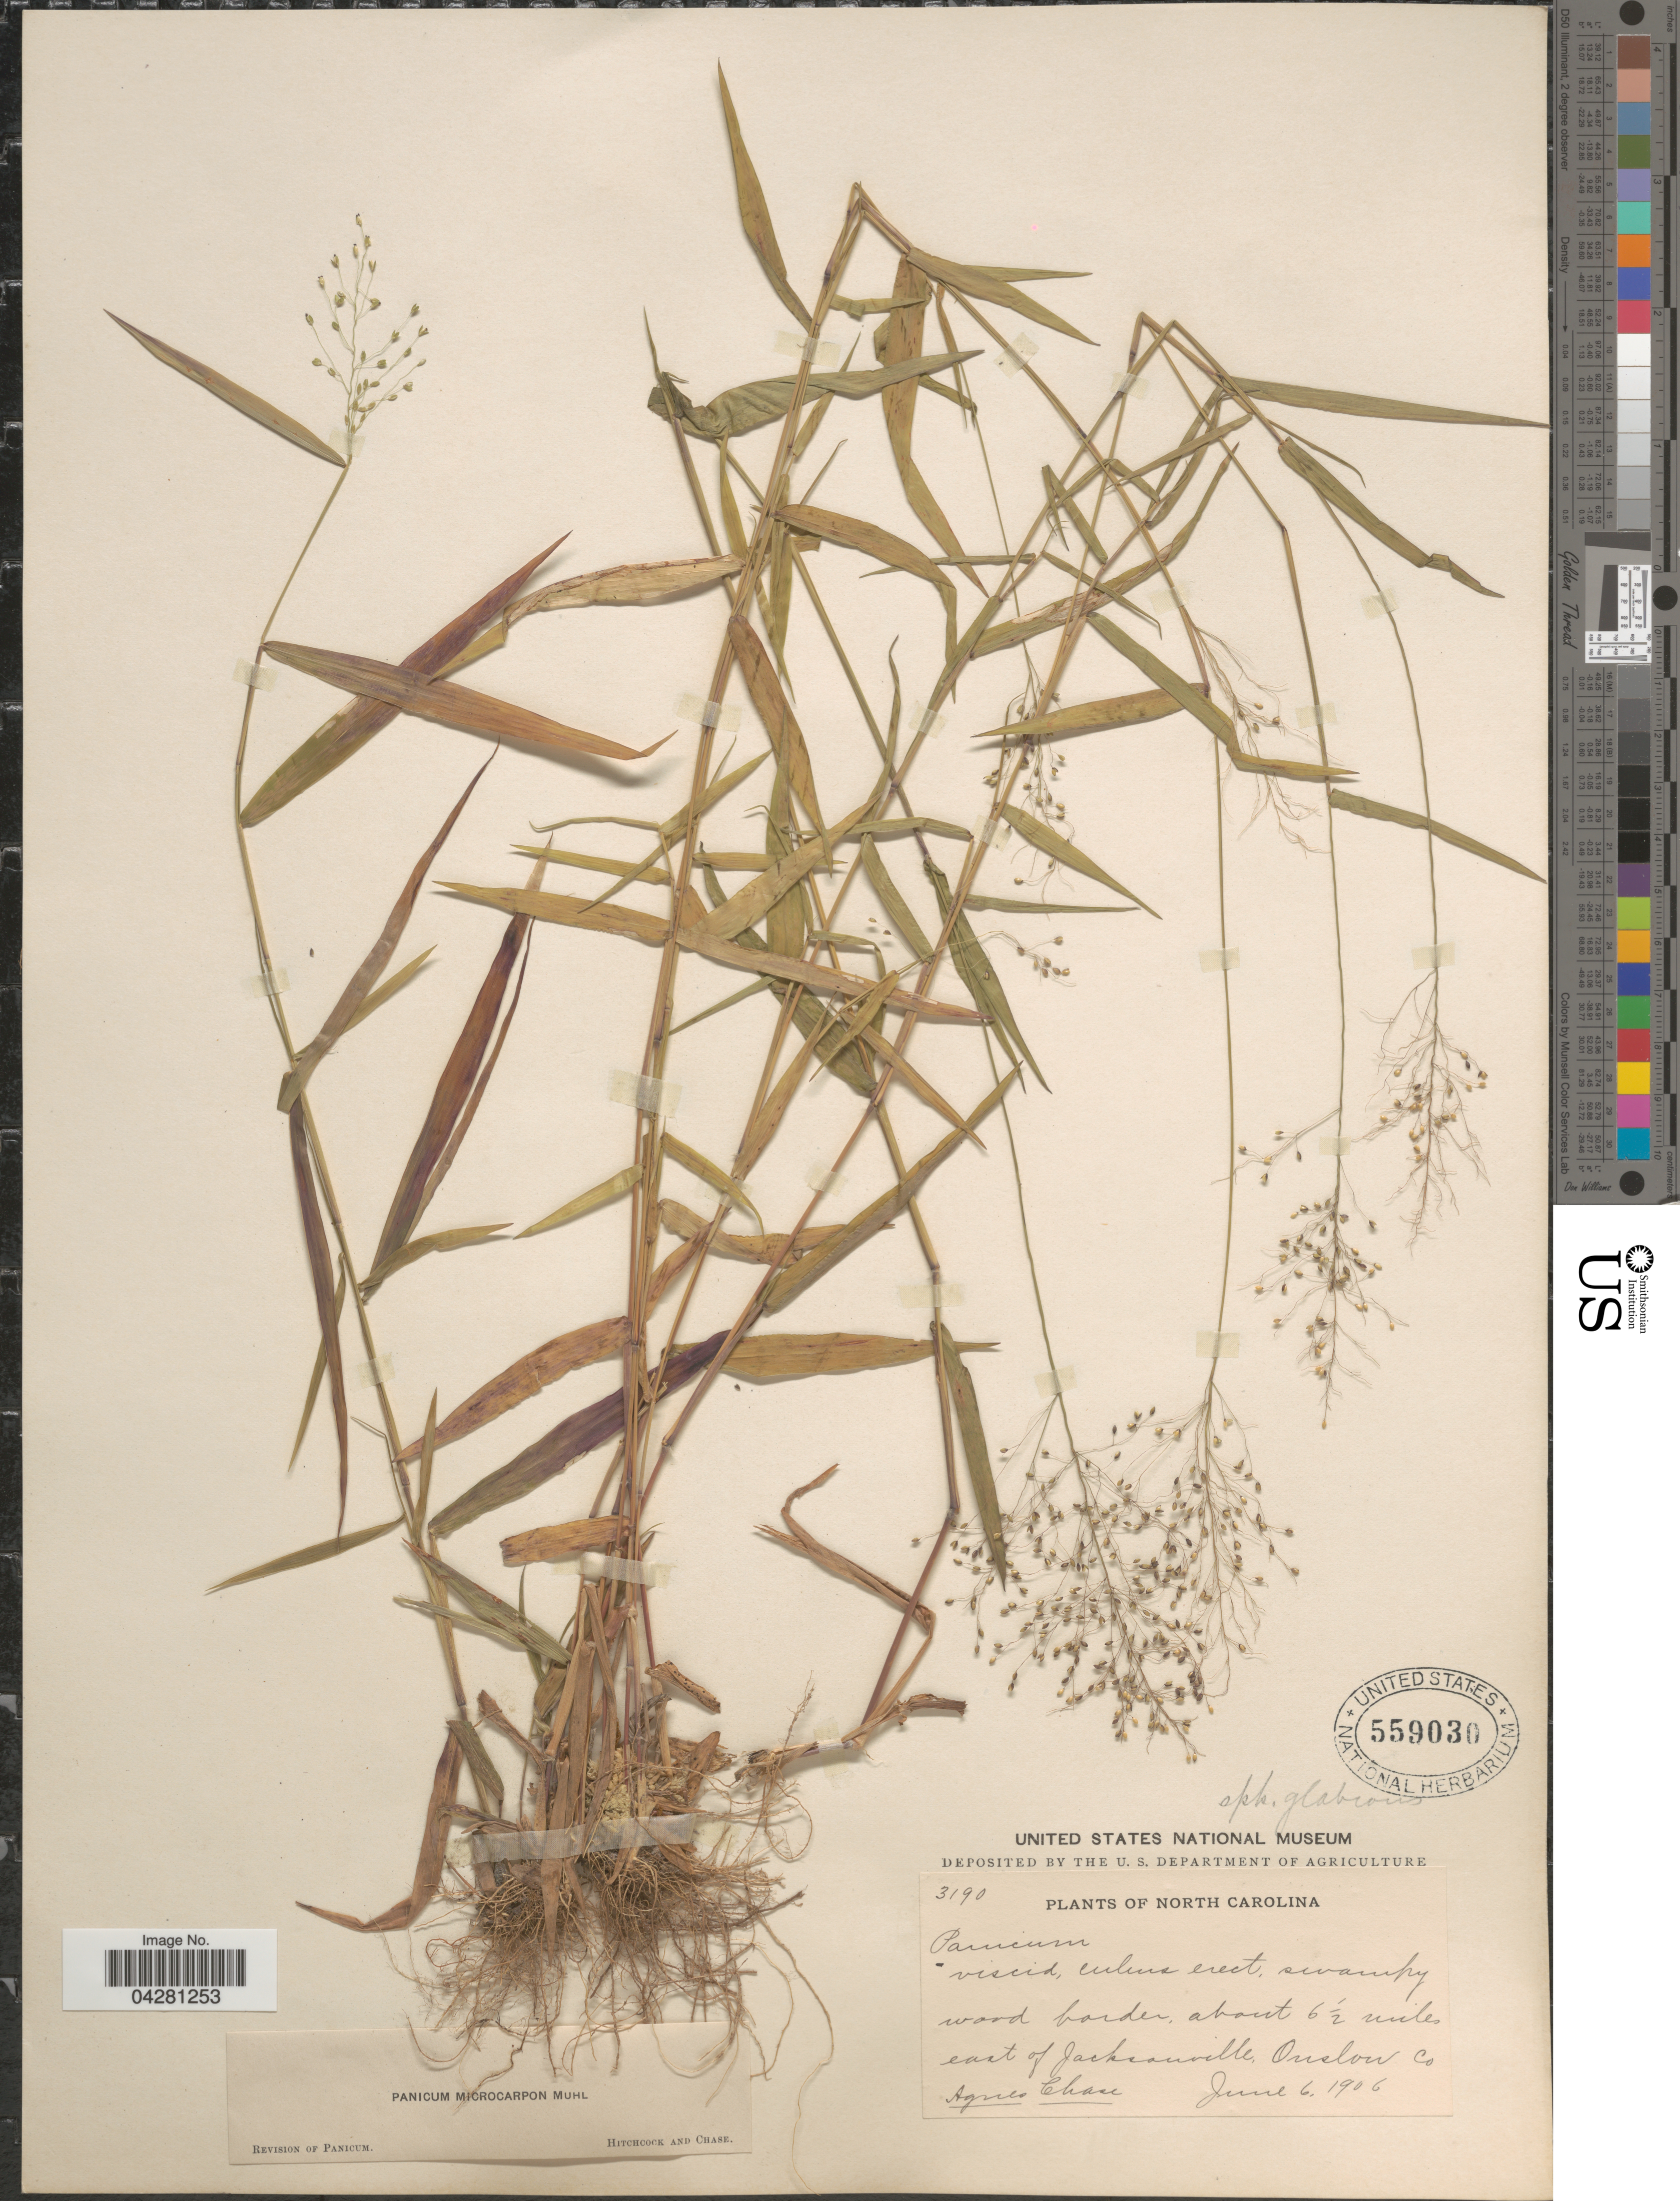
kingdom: Plantae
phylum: Tracheophyta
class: Liliopsida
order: Poales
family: Poaceae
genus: Dichanthelium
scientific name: Dichanthelium dichotomum var. dichotomum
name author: (L.) Gould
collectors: A. Chase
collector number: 3190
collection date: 1906-06-06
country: United States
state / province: North Carolina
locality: About 6½ miles east of Jacksonville, Onslow Co.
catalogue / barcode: US 559030